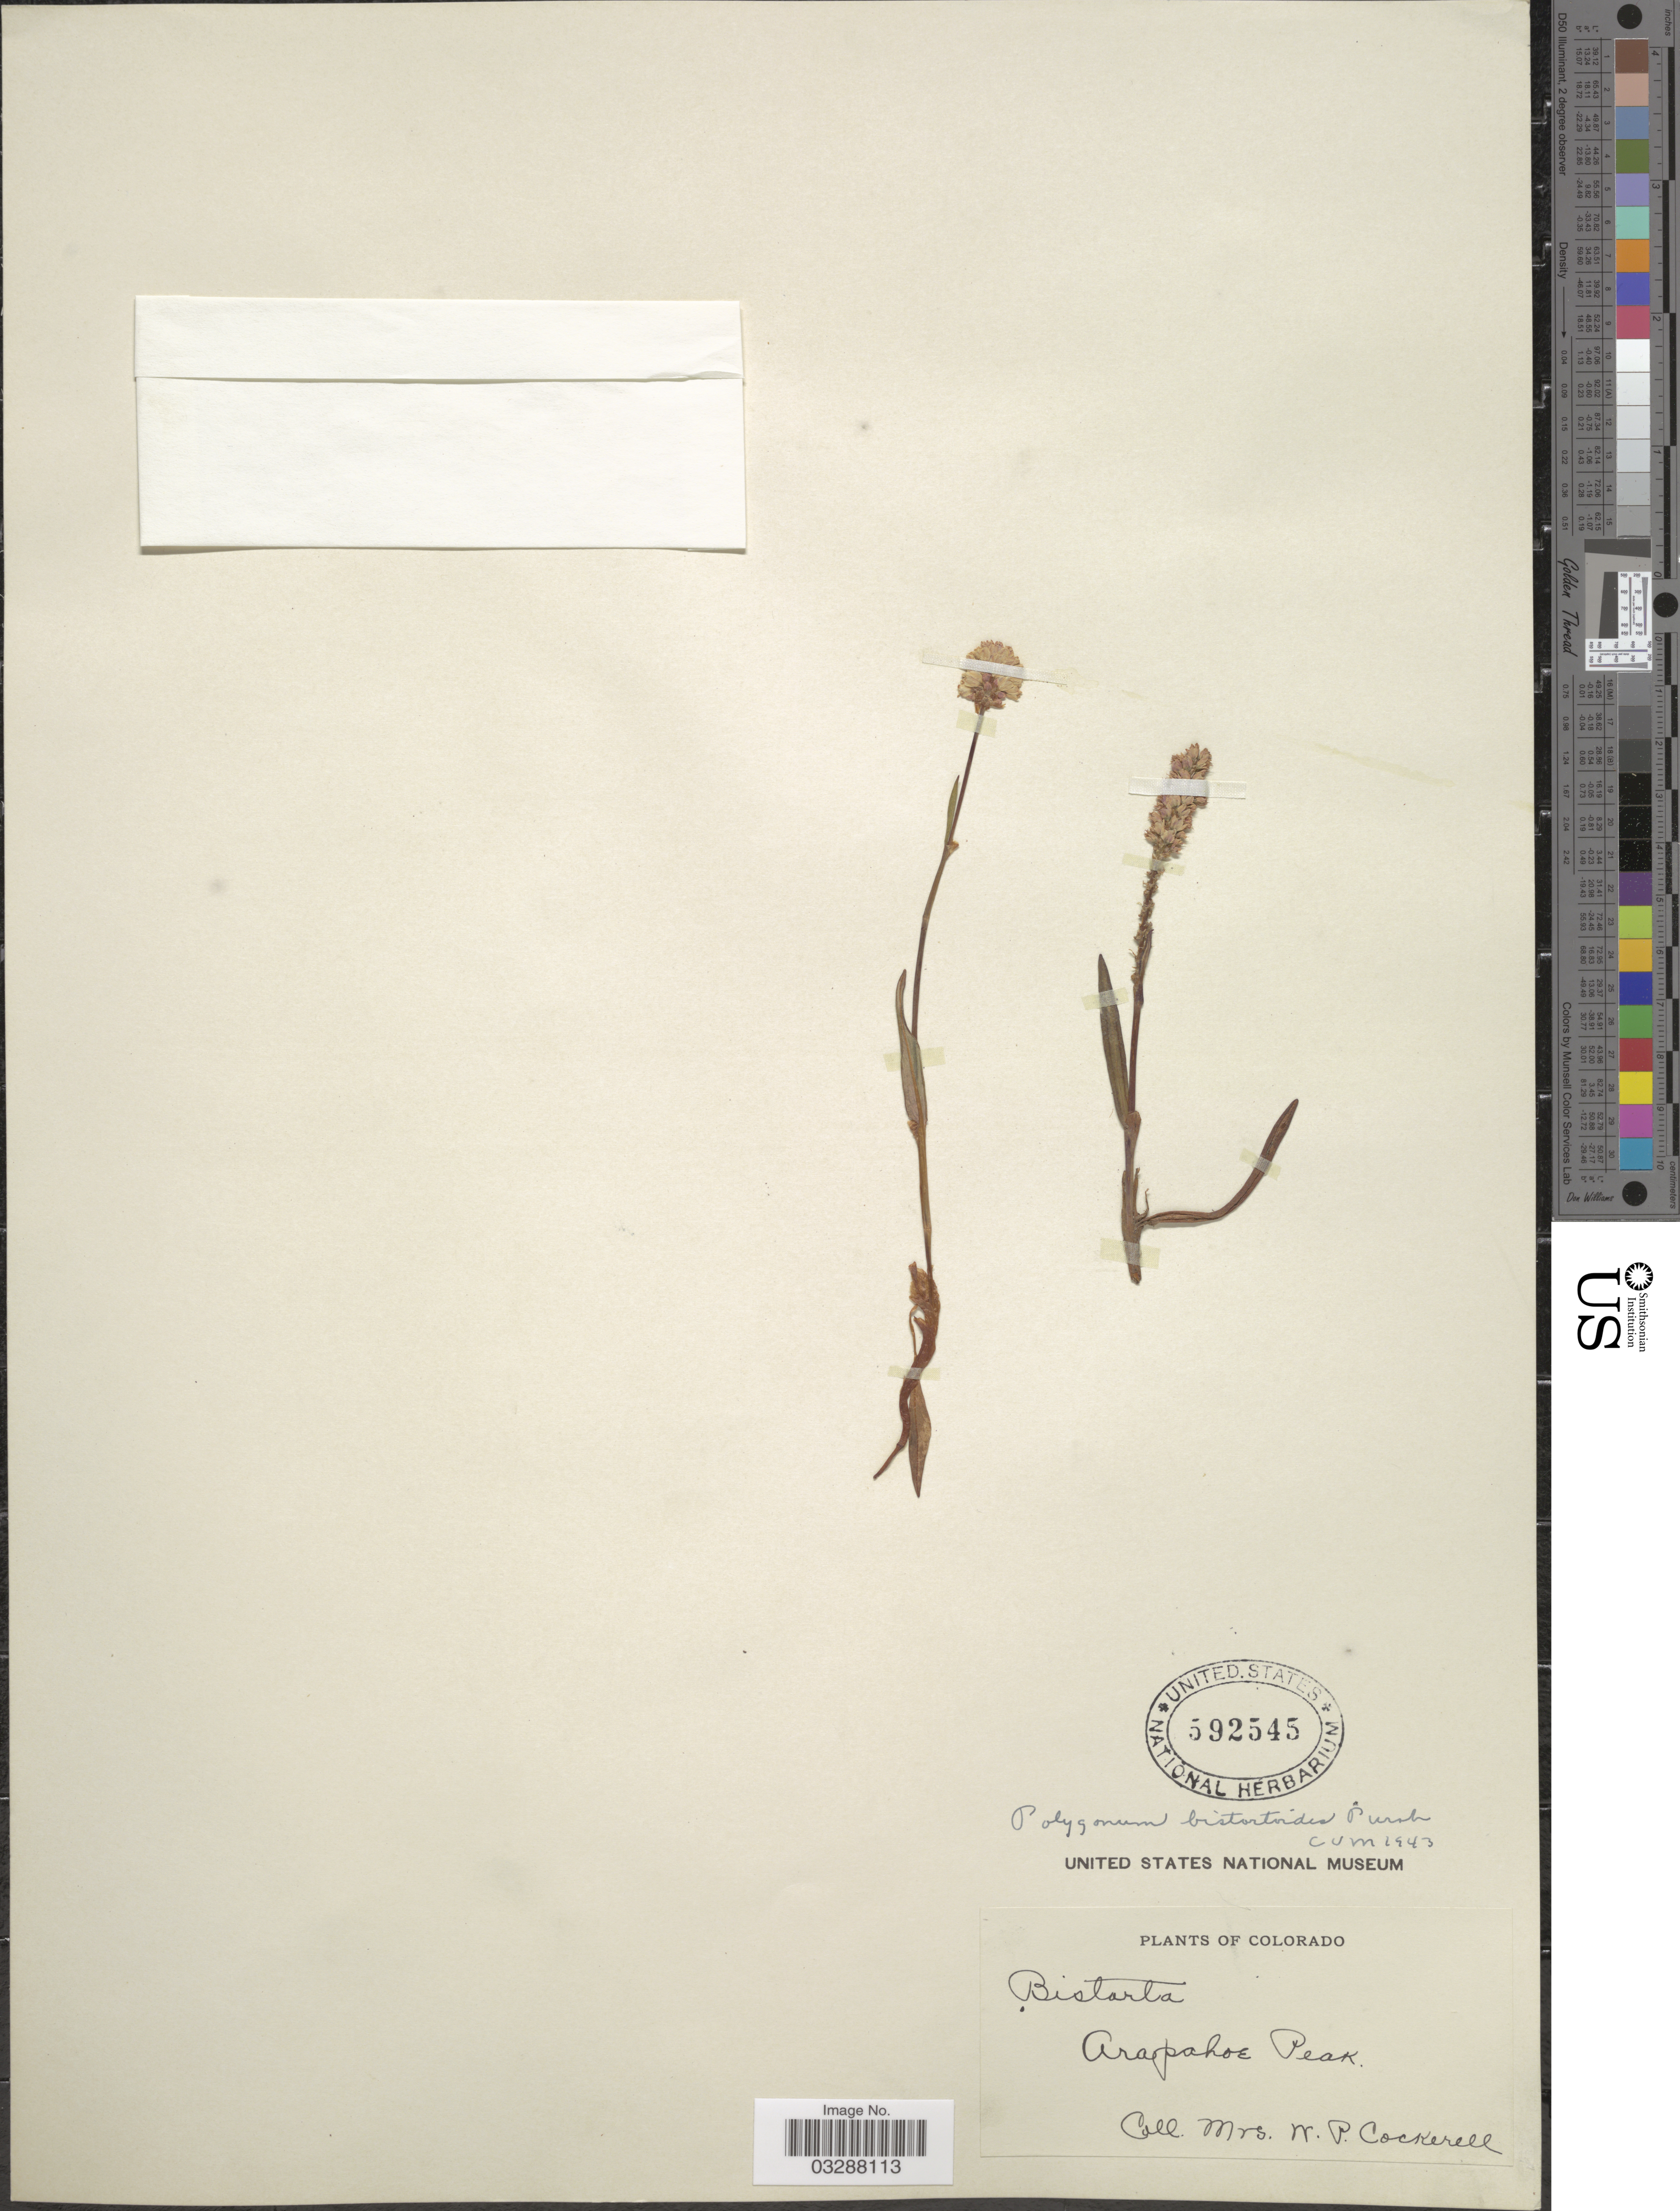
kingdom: Plantae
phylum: Tracheophyta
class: Magnoliopsida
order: Caryophyllales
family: Polygonaceae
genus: Bistorta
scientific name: Bistorta bistortoides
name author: (Pursh) Small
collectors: W. Cockerell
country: United States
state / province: Colorado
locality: Arapahoe Peak.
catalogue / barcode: US 592545